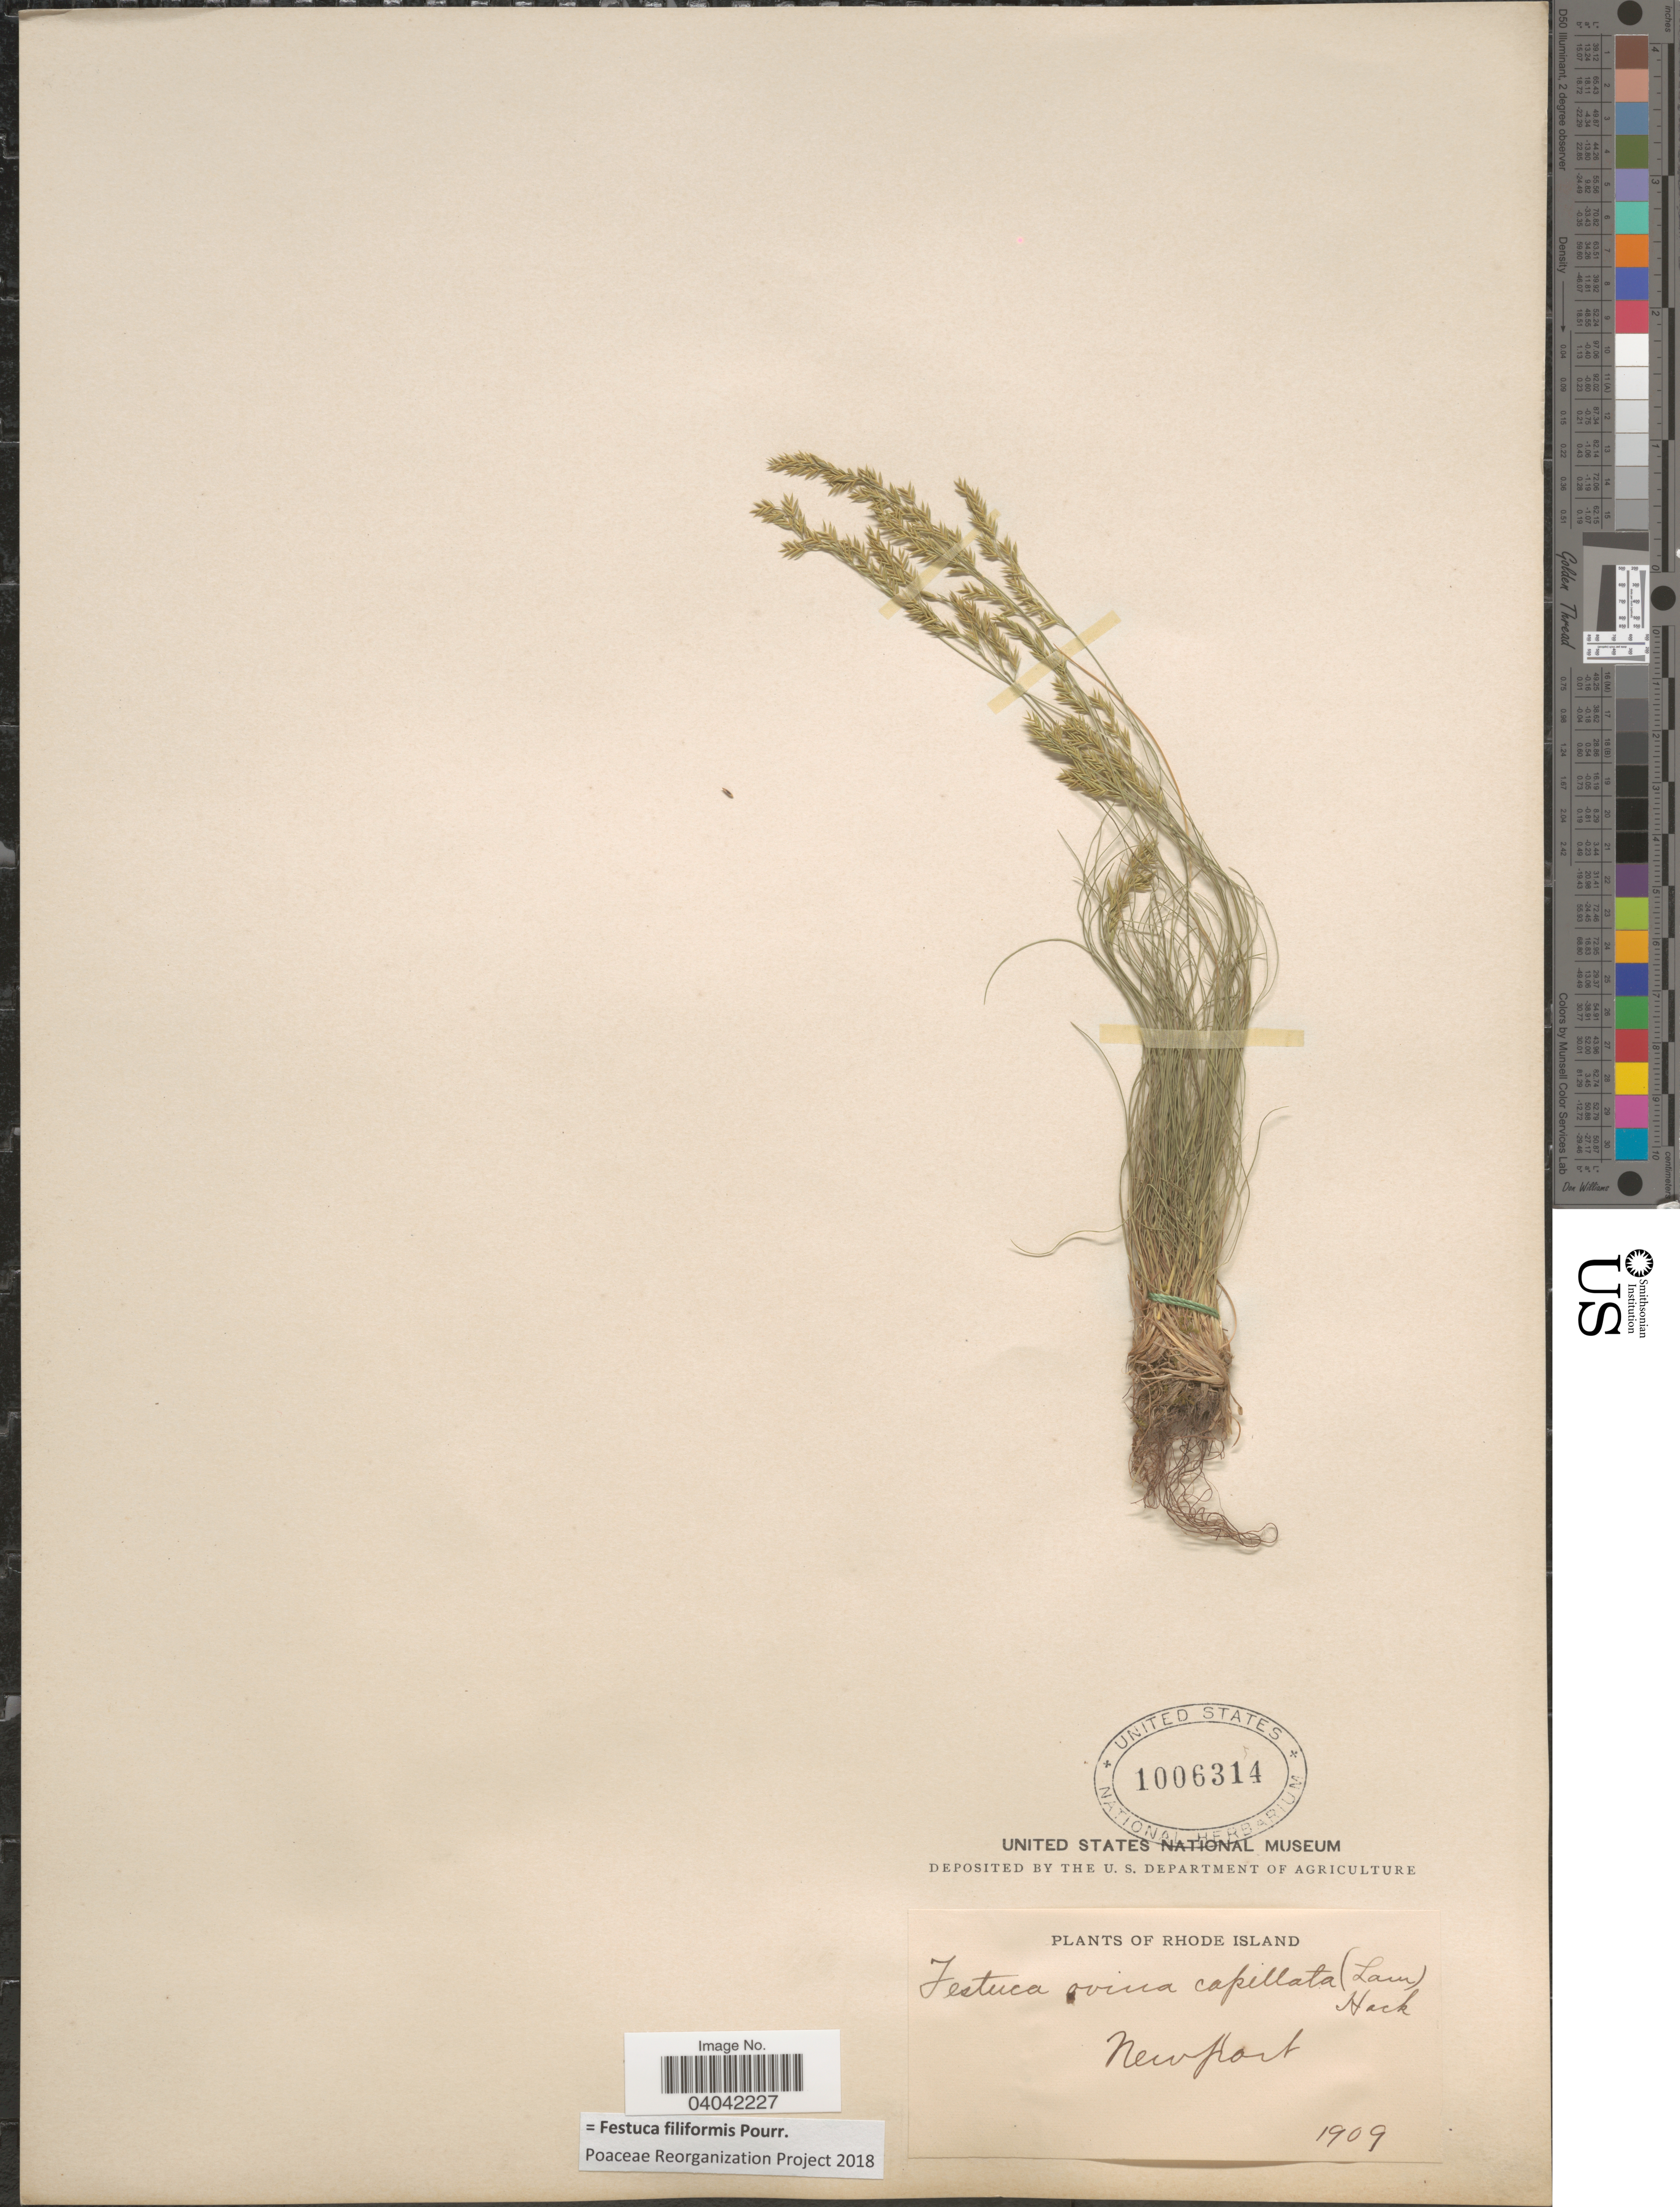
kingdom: Plantae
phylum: Tracheophyta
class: Liliopsida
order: Poales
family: Poaceae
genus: Festuca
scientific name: Festuca filiformis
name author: Pourr.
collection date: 1909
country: United States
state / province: Rhode Island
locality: Newport.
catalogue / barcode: US 1006314